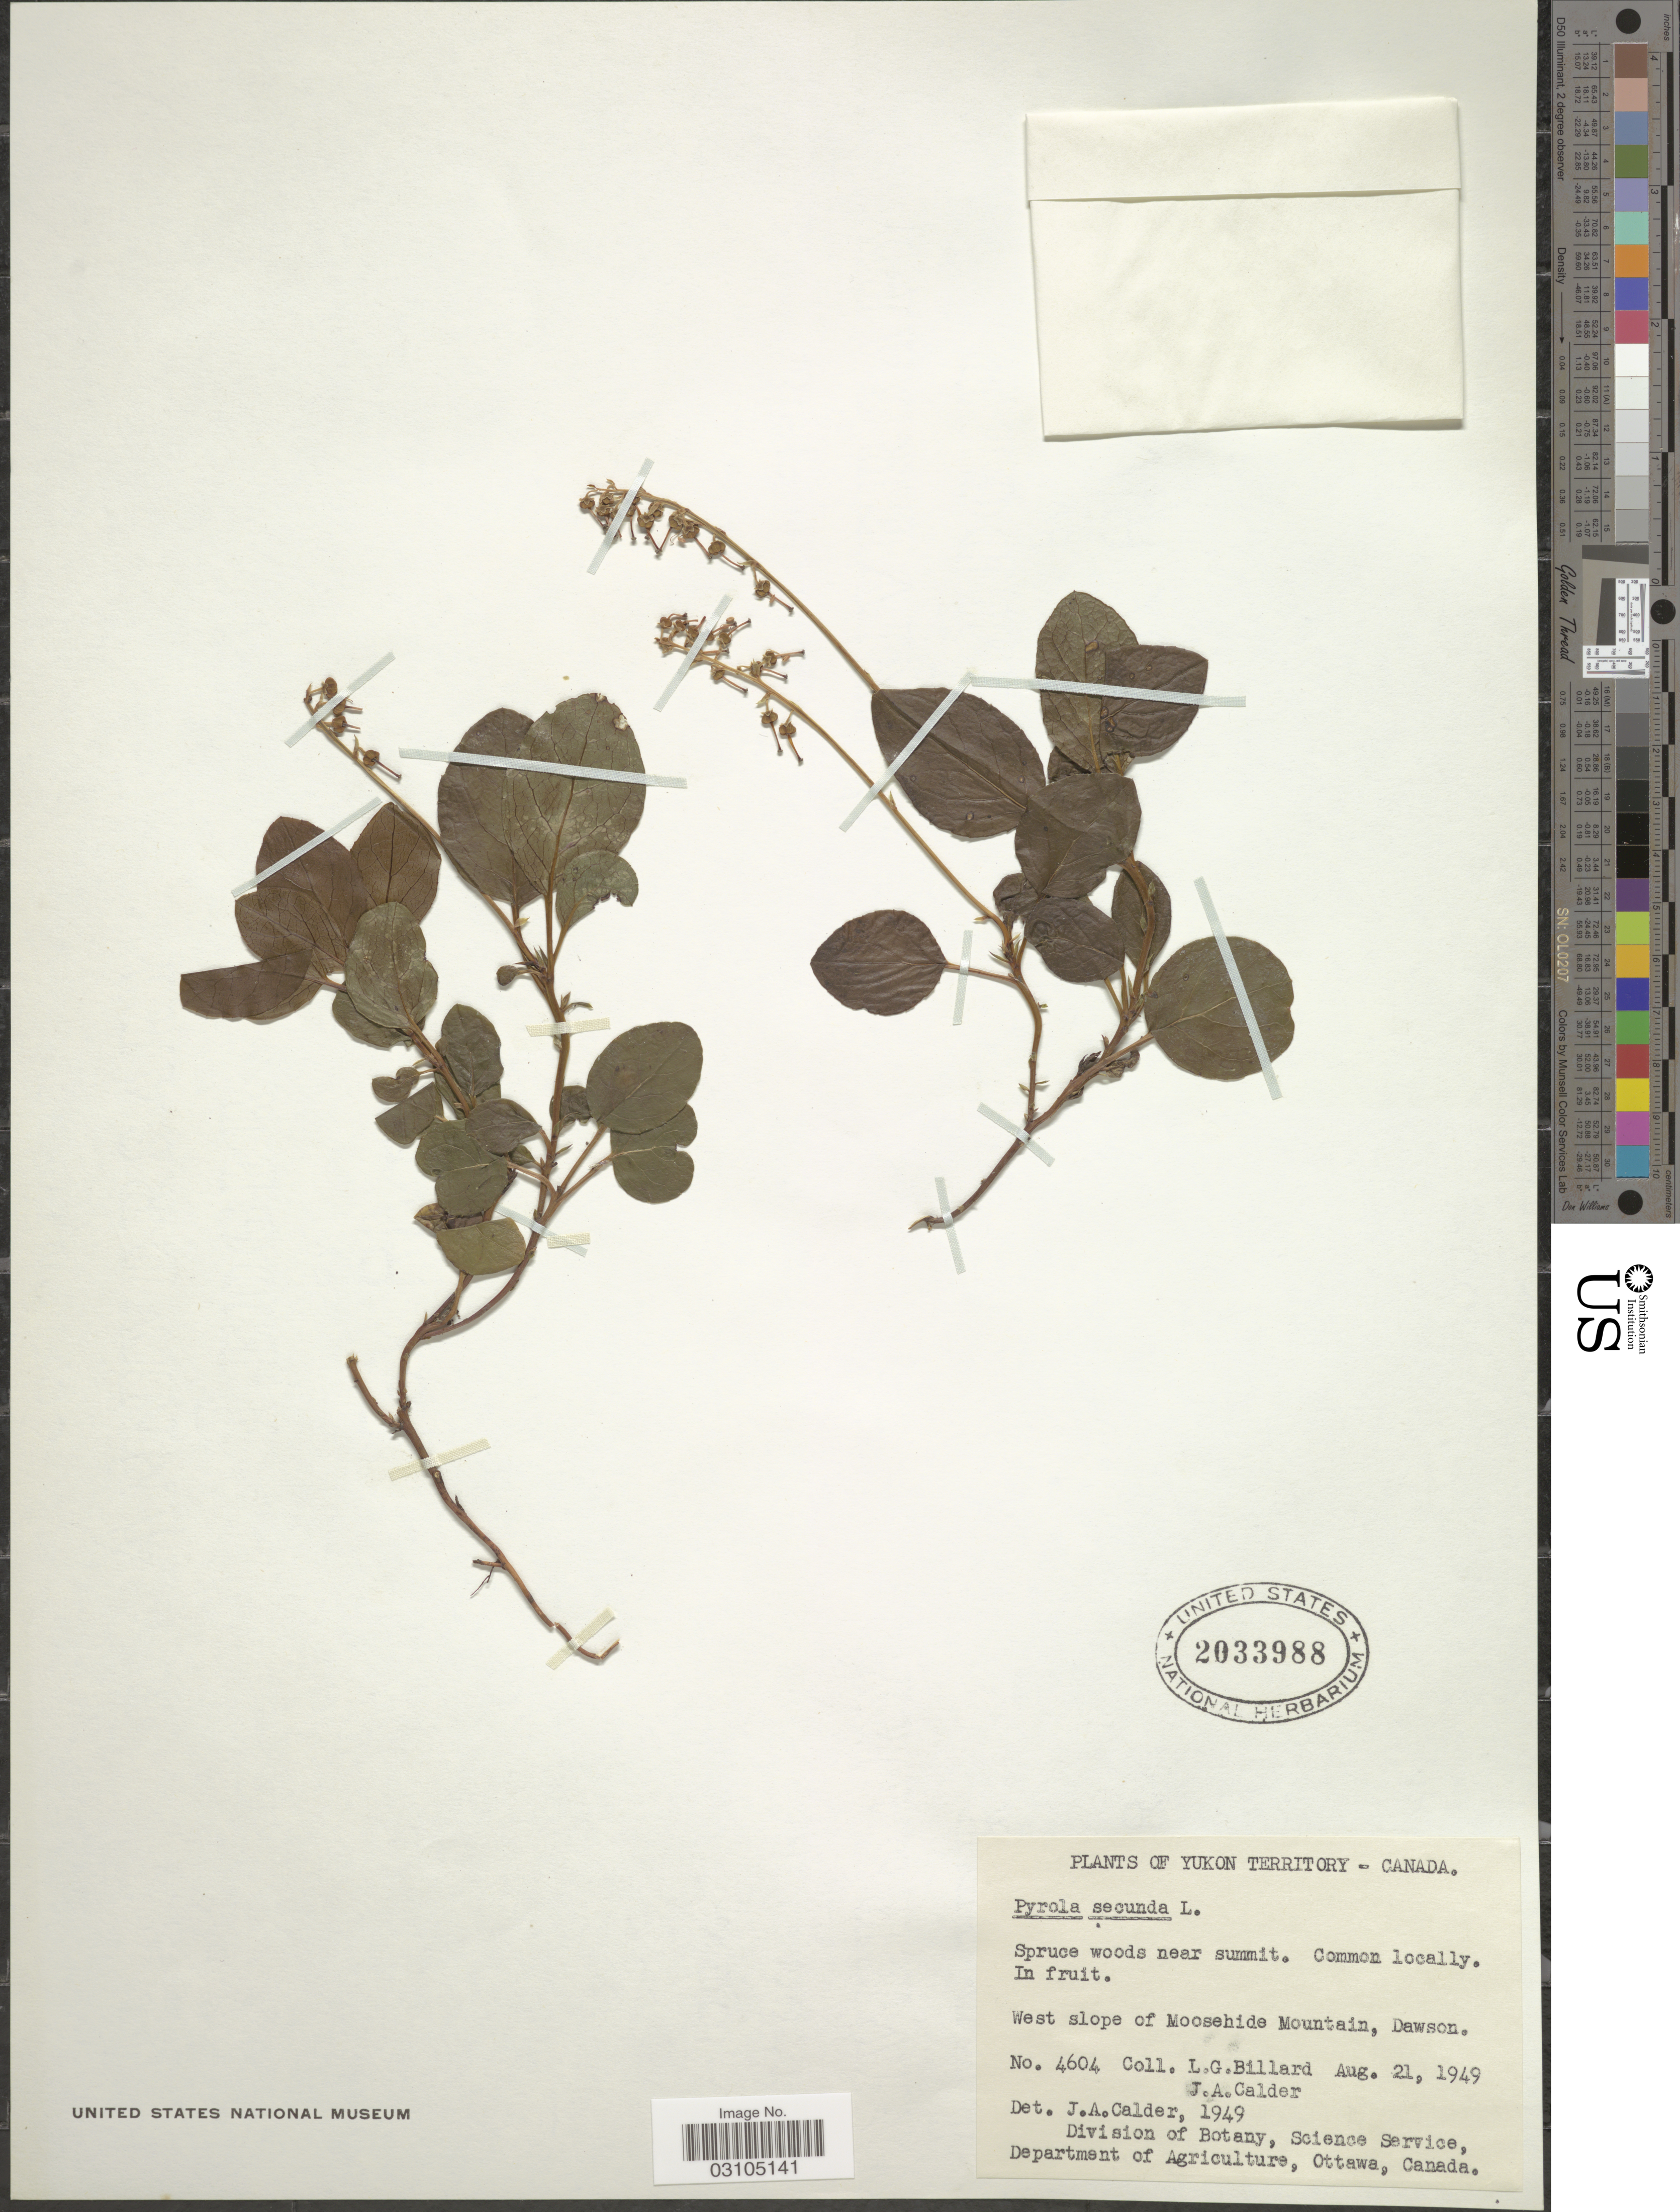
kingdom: Plantae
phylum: Tracheophyta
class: Magnoliopsida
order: Ericales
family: Ericaceae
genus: Orthilia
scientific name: Orthilia secunda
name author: (L.) House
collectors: L. Billard & J. A. Calder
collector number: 4604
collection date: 1949-08-21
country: Canada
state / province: Yukon Territory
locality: West slope of Moosehide Mountain, Dawson.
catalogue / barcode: US 2033988